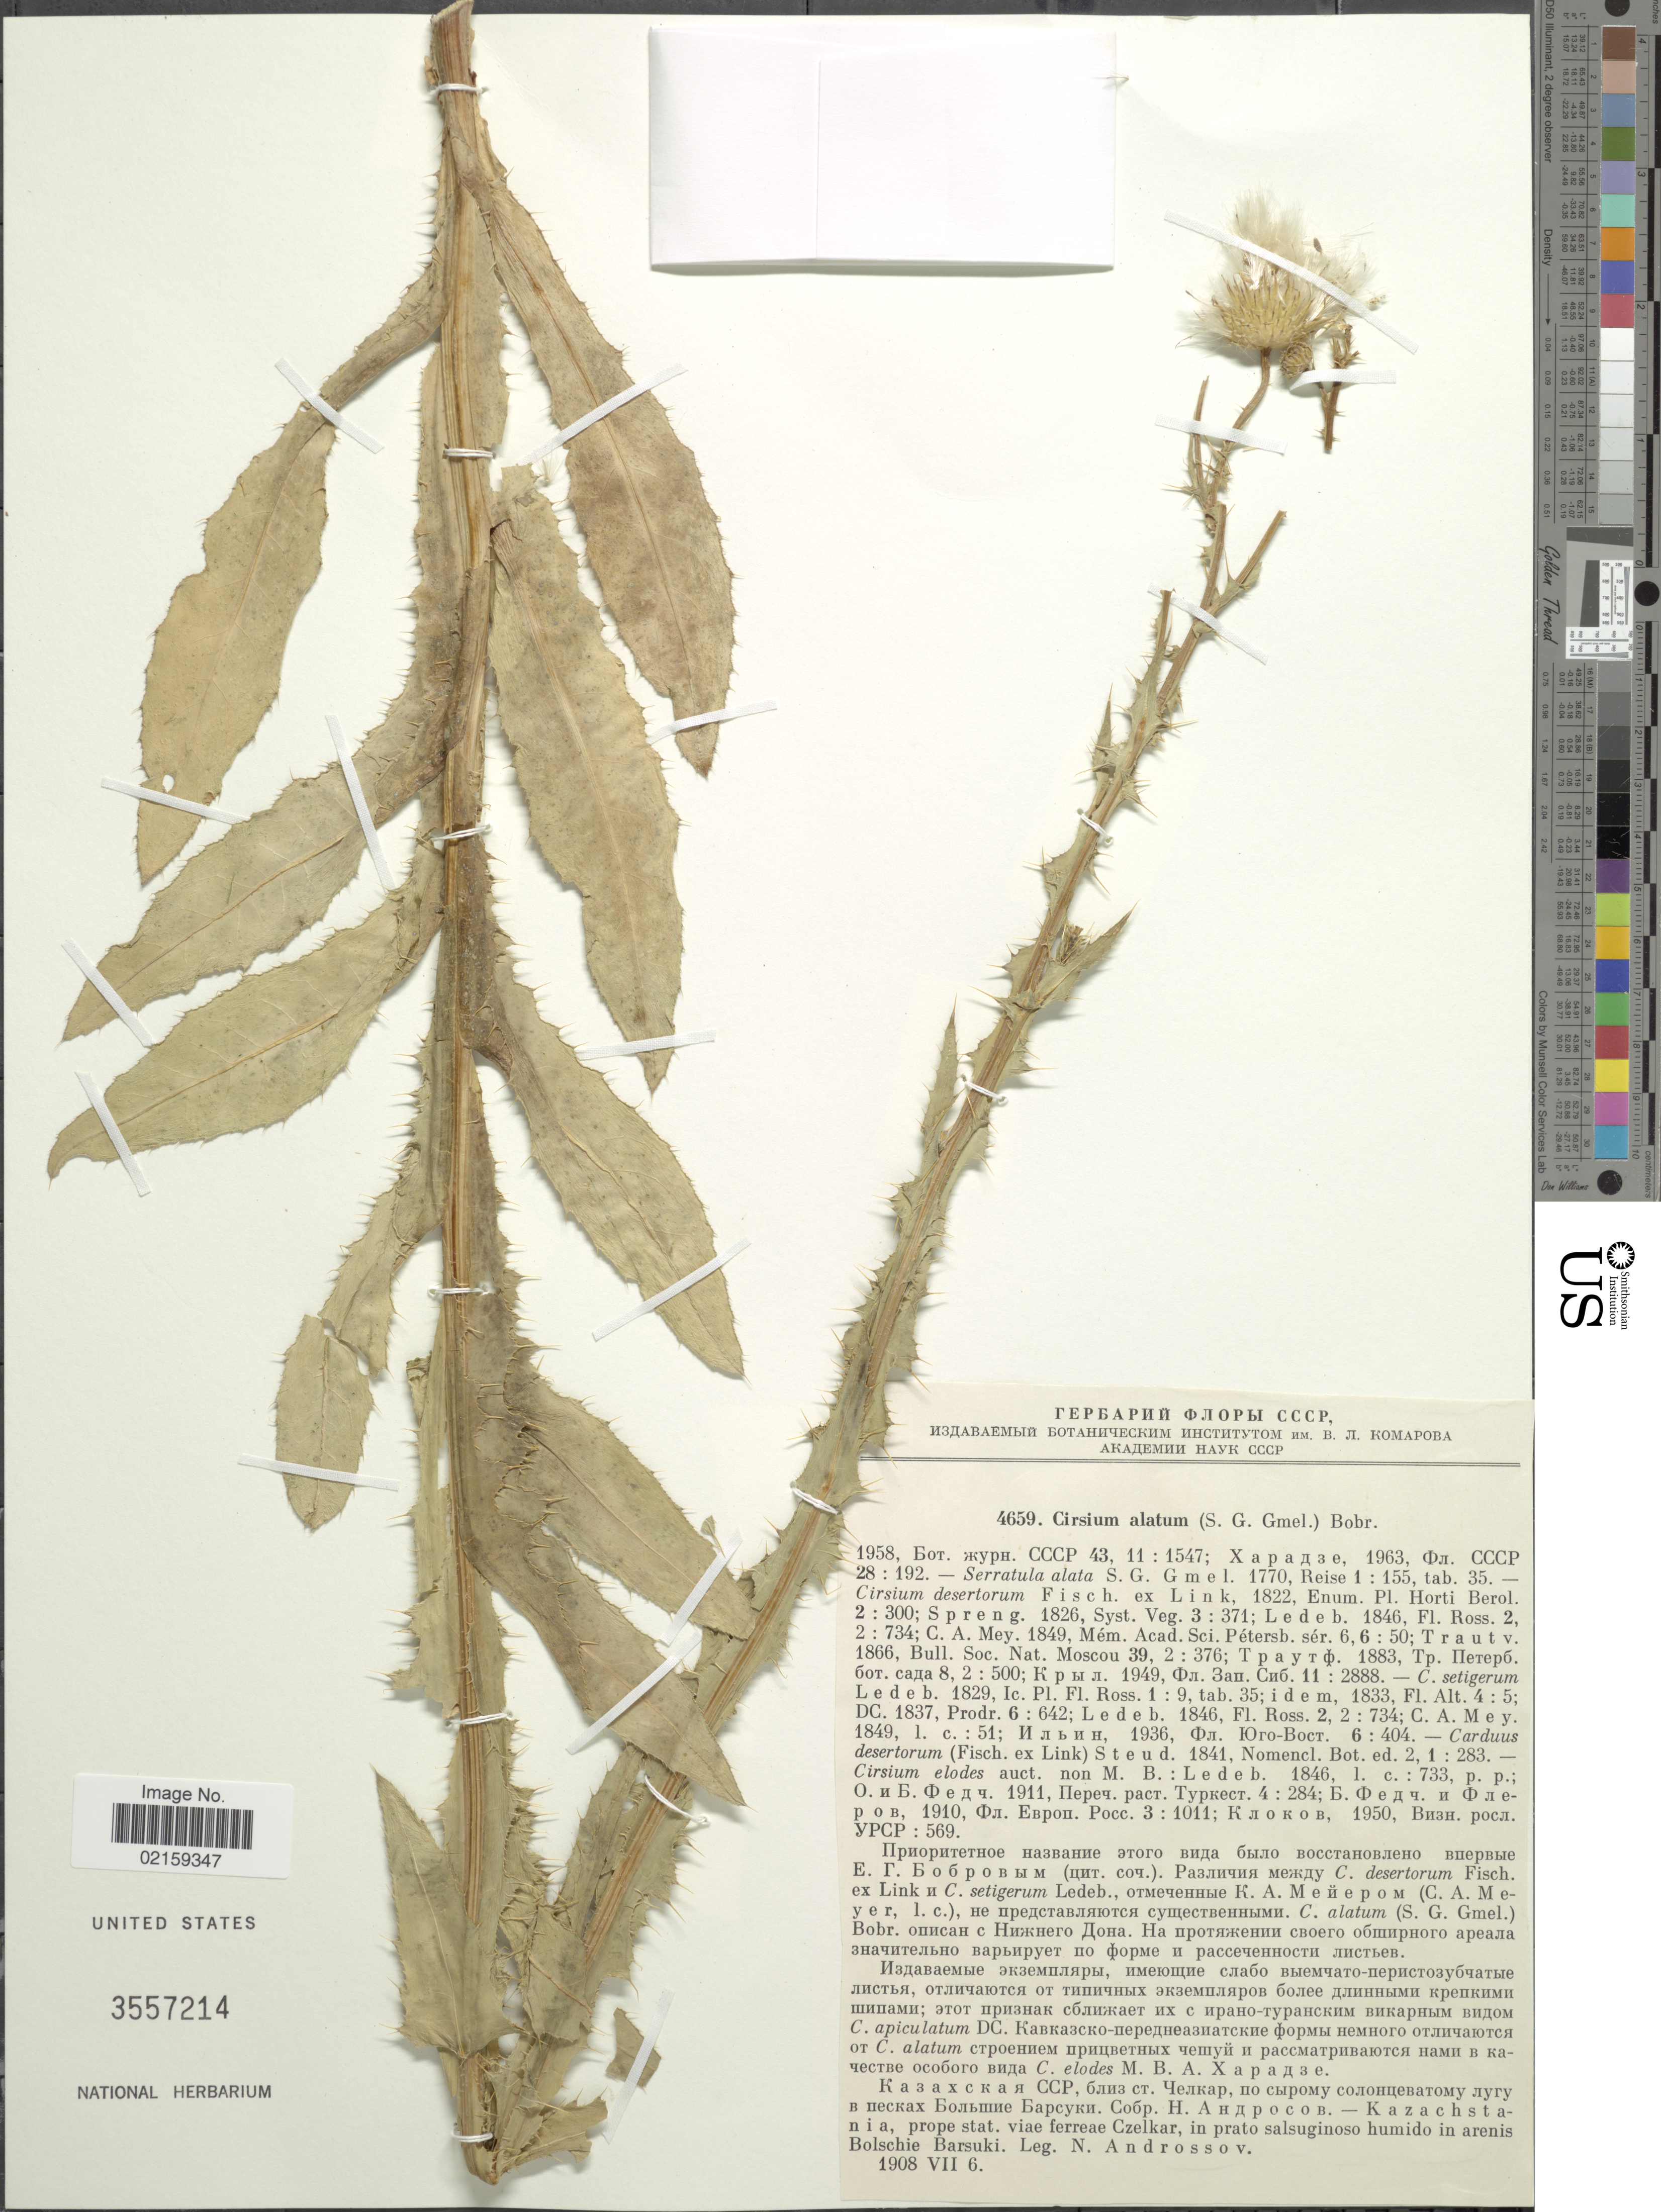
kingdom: Plantae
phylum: Tracheophyta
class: Magnoliopsida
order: Asterales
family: Asteraceae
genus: Cirsium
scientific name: Cirsium alatum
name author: (S.G. Gmel.) Bobrov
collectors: N. Androssov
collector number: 4659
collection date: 1908-07-06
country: Kazakhstan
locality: Kazachstania, prope stat. viae ferreae Czelkar, in prato salsuginoso humido in arenis Bolschie Barsuki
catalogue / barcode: US 3557214